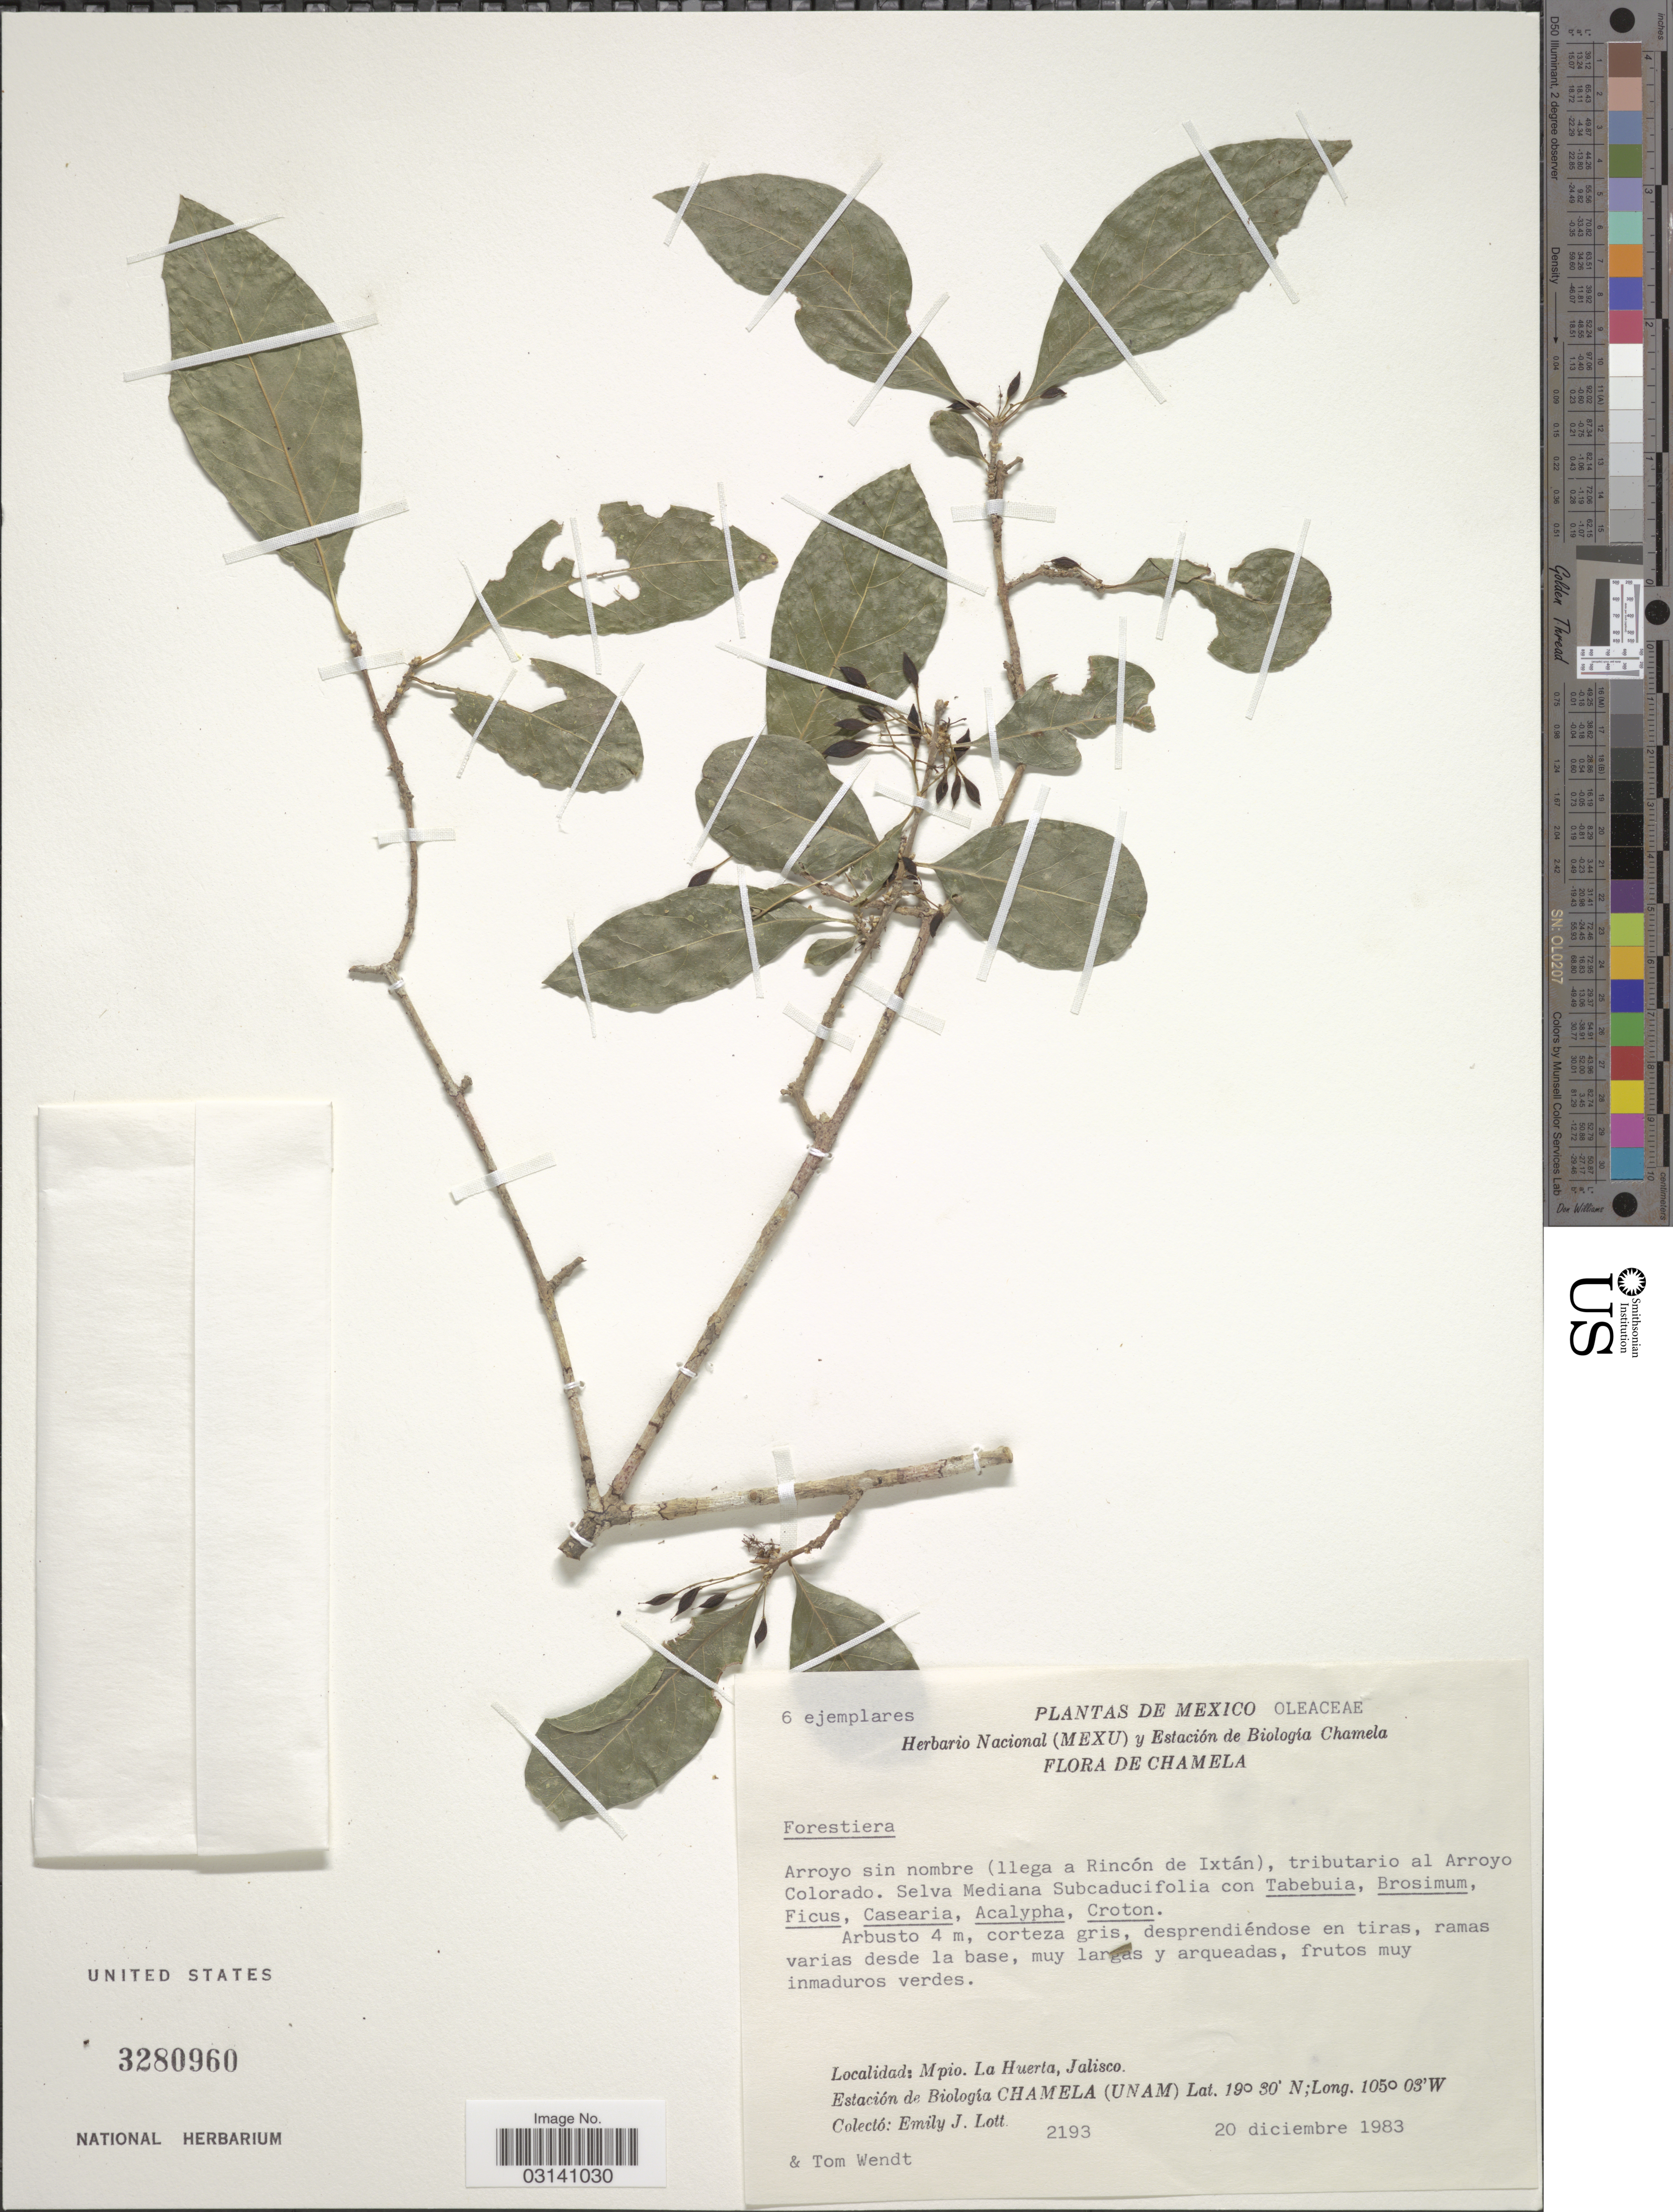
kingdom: Plantae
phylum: Tracheophyta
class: Magnoliopsida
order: Lamiales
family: Oleaceae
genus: Forestiera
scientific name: Forestiera sp.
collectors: E. J. Lott & T. L. Wendt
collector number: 2193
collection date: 1983-12-20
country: Mexico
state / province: Jalisco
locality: Chamela. Mpio. La Huerta. Estación de Biología Chamela (UNAM).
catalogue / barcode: US 3280960